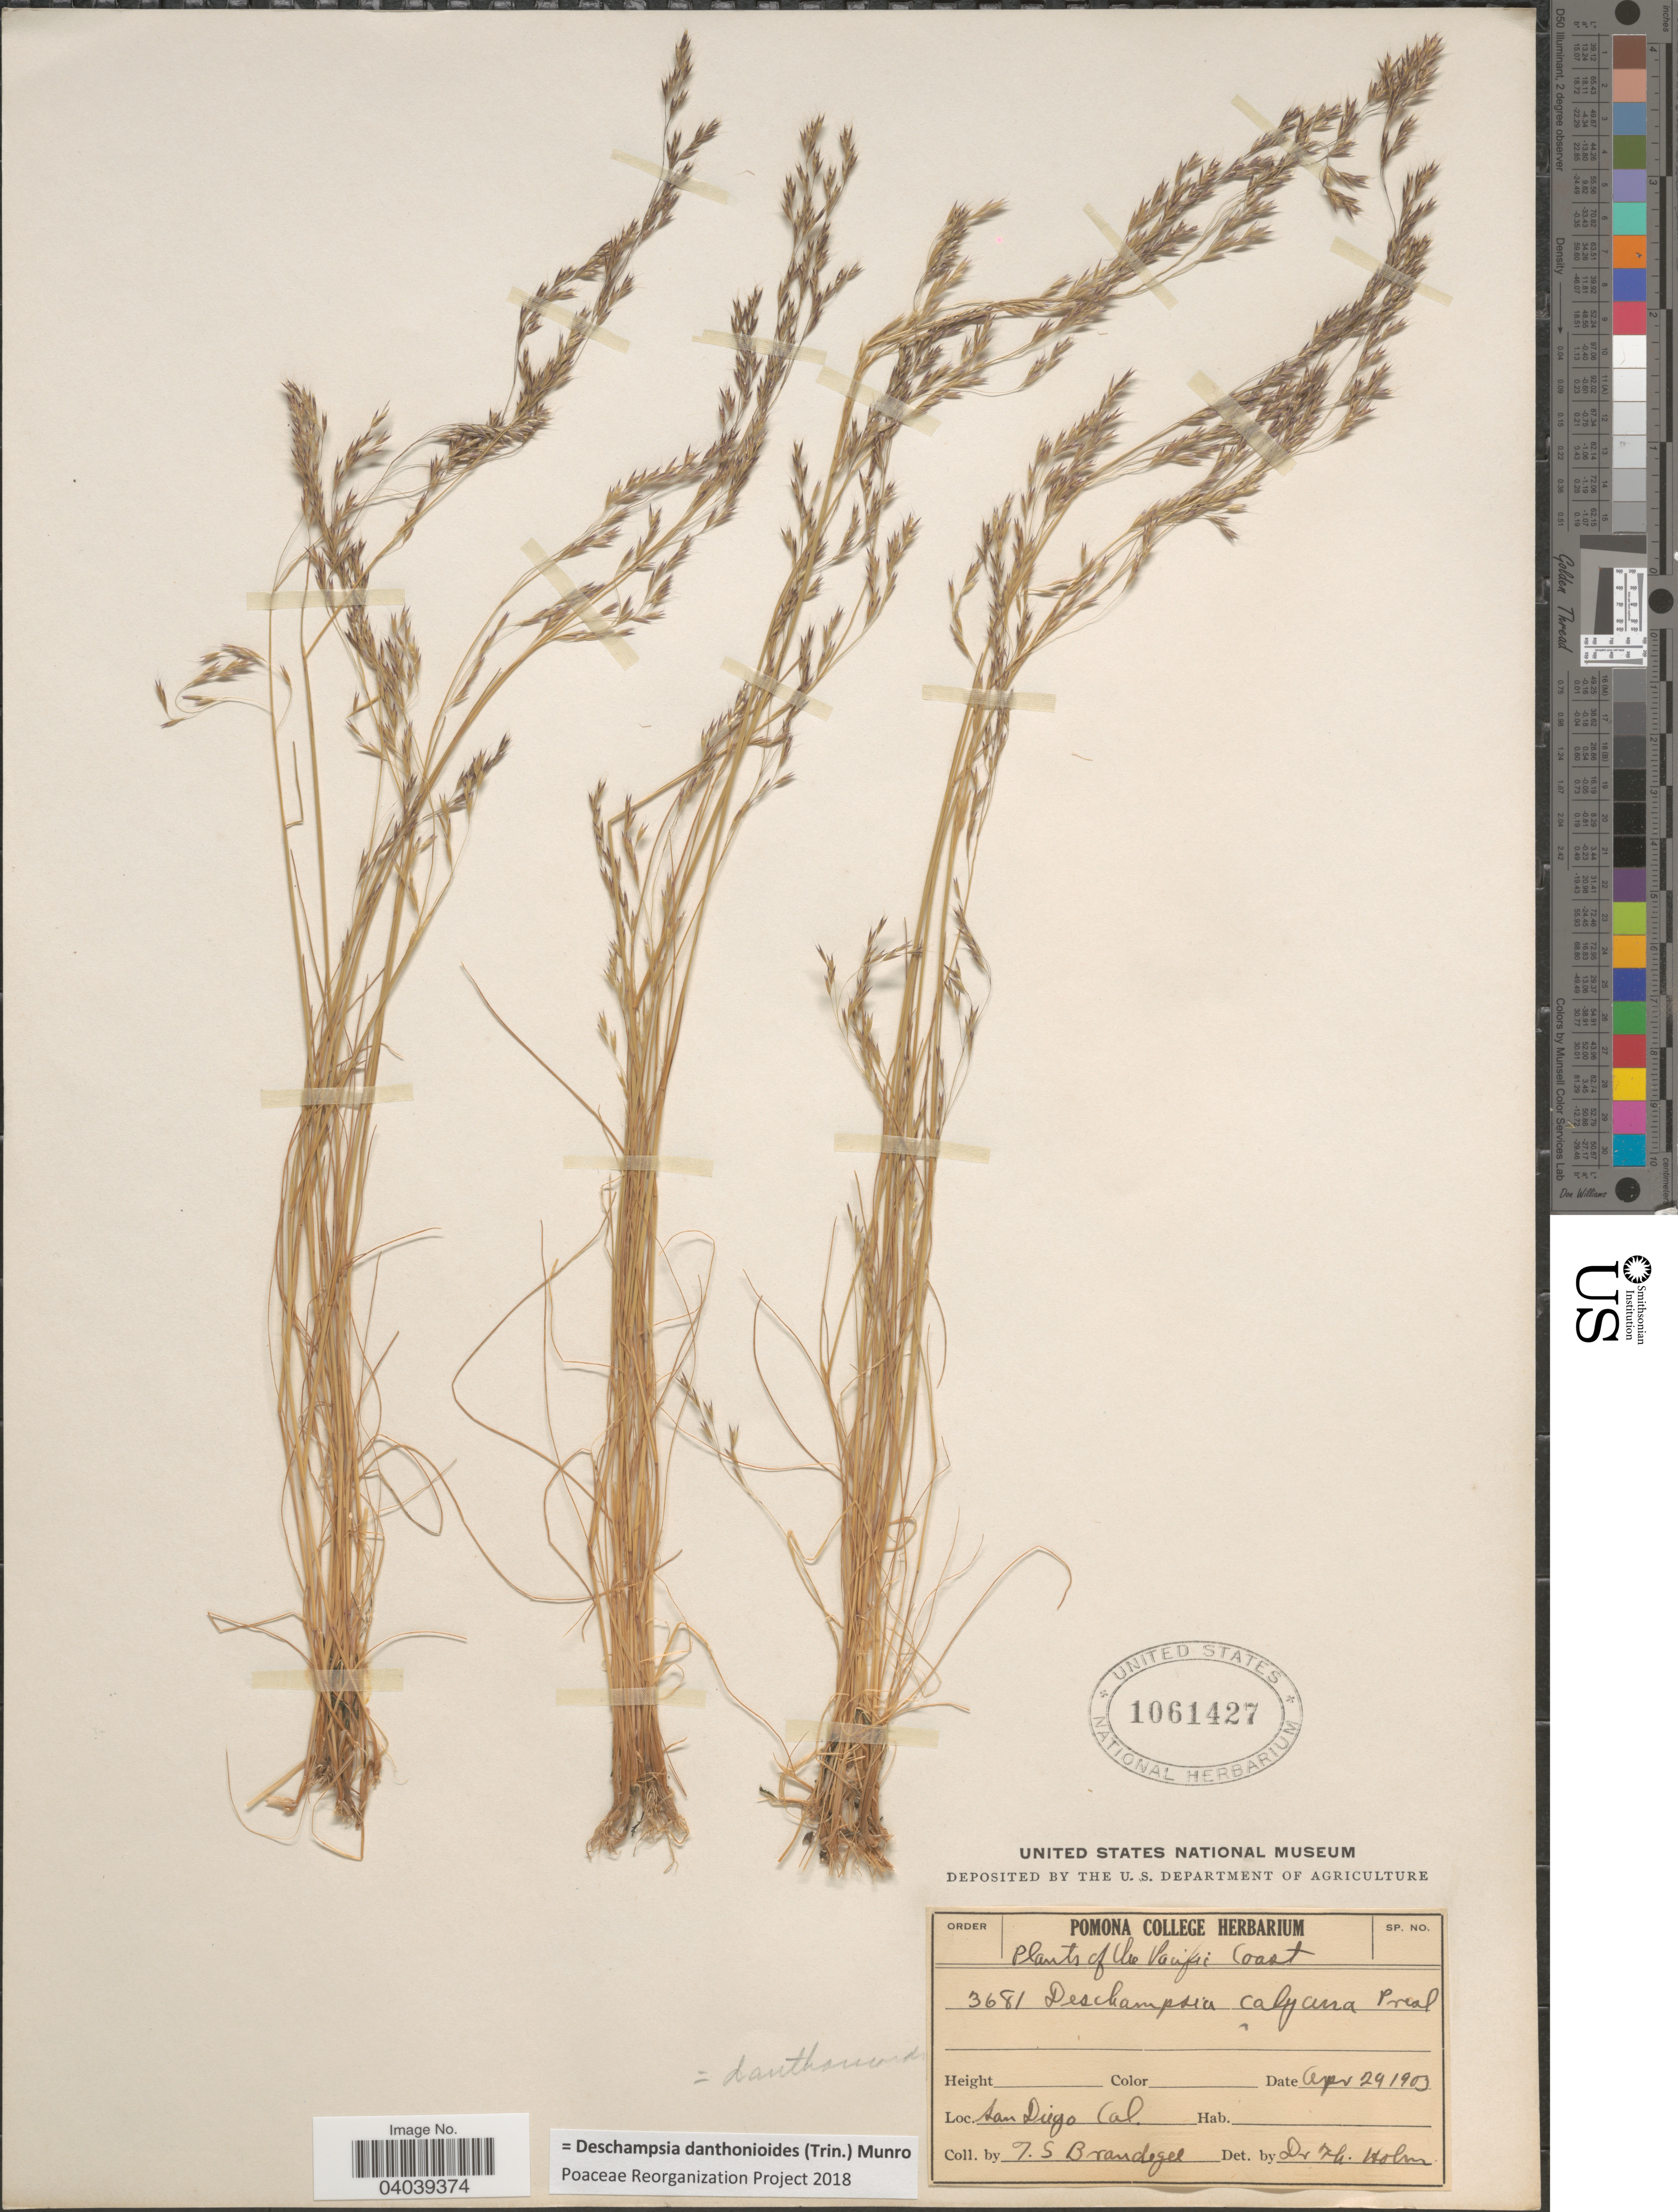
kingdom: Plantae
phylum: Tracheophyta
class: Liliopsida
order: Poales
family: Poaceae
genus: Deschampsia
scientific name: Deschampsia danthonioides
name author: (Trin.) Munro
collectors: T. S. Brandegee (herbarium)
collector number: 3681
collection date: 1903-04-29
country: United States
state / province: California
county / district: San Diego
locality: Pacific Coast. San Diego.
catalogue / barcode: US 1061427